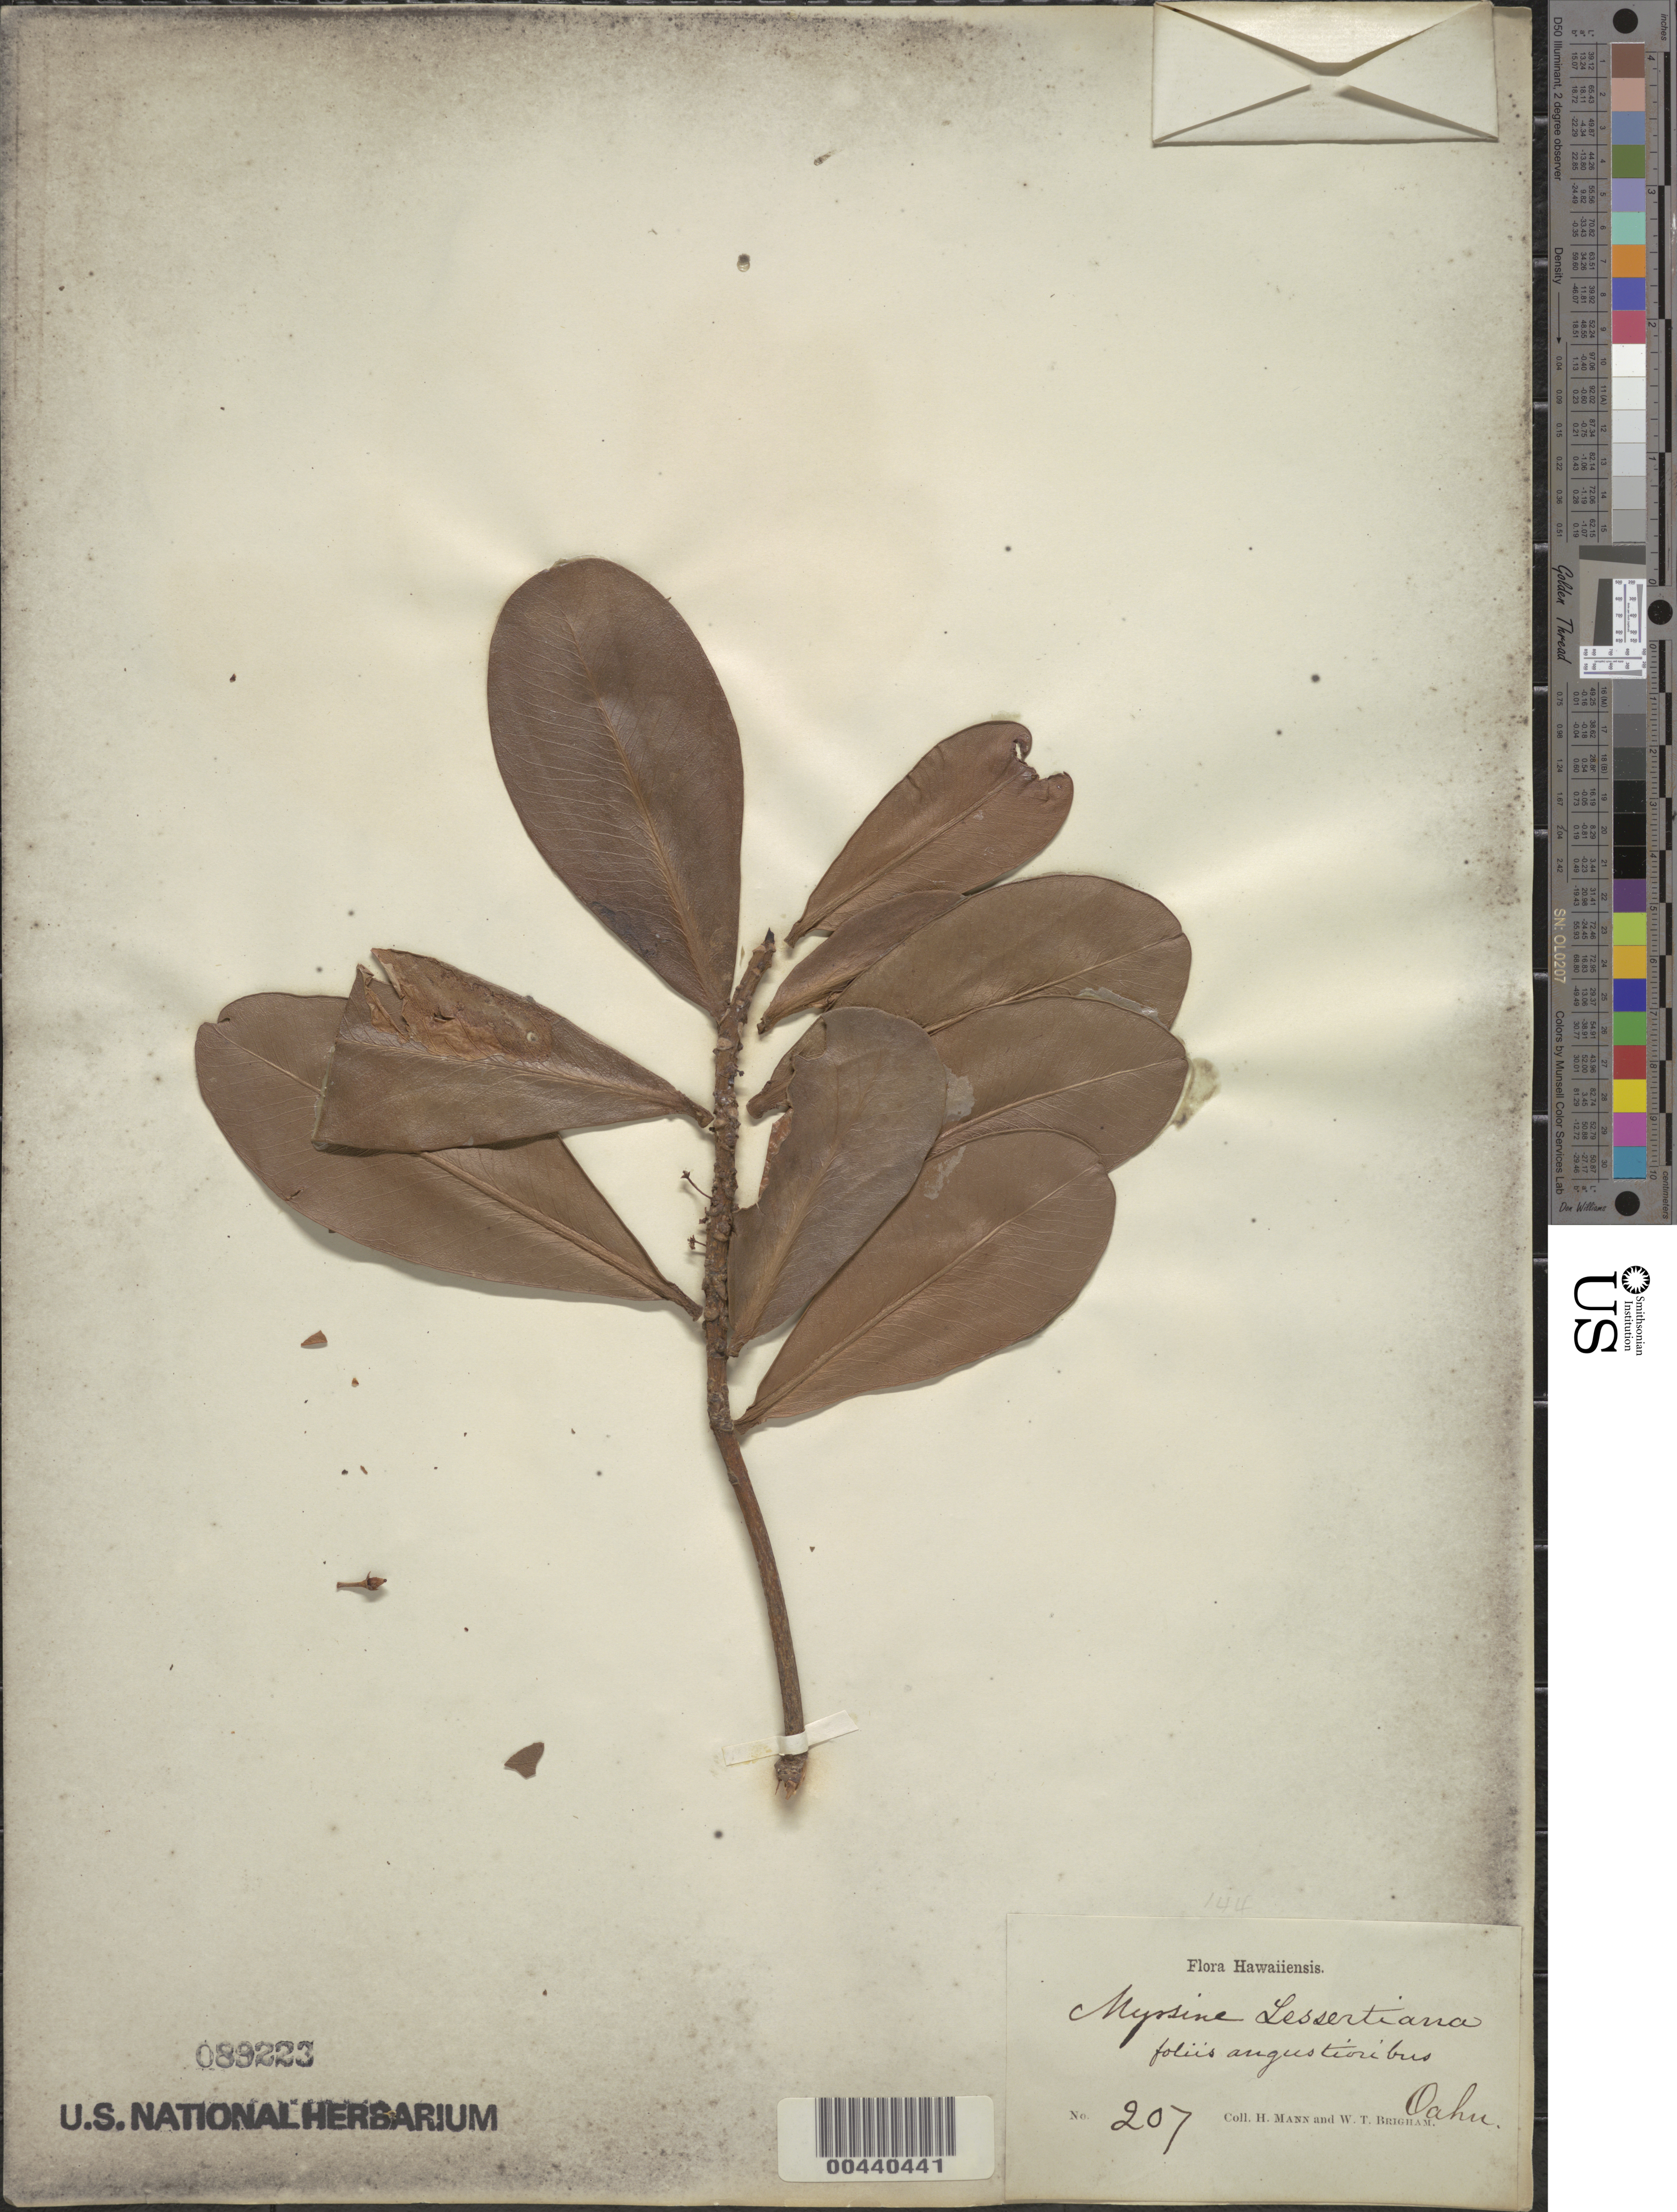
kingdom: Plantae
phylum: Tracheophyta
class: Magnoliopsida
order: Ericales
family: Primulaceae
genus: Myrsine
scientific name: Myrsine lessertiana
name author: A. DC.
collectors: H. Mann & W. T. Brigham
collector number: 207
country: United States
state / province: Hawaii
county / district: Honolulu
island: Oahu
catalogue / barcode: US 89223